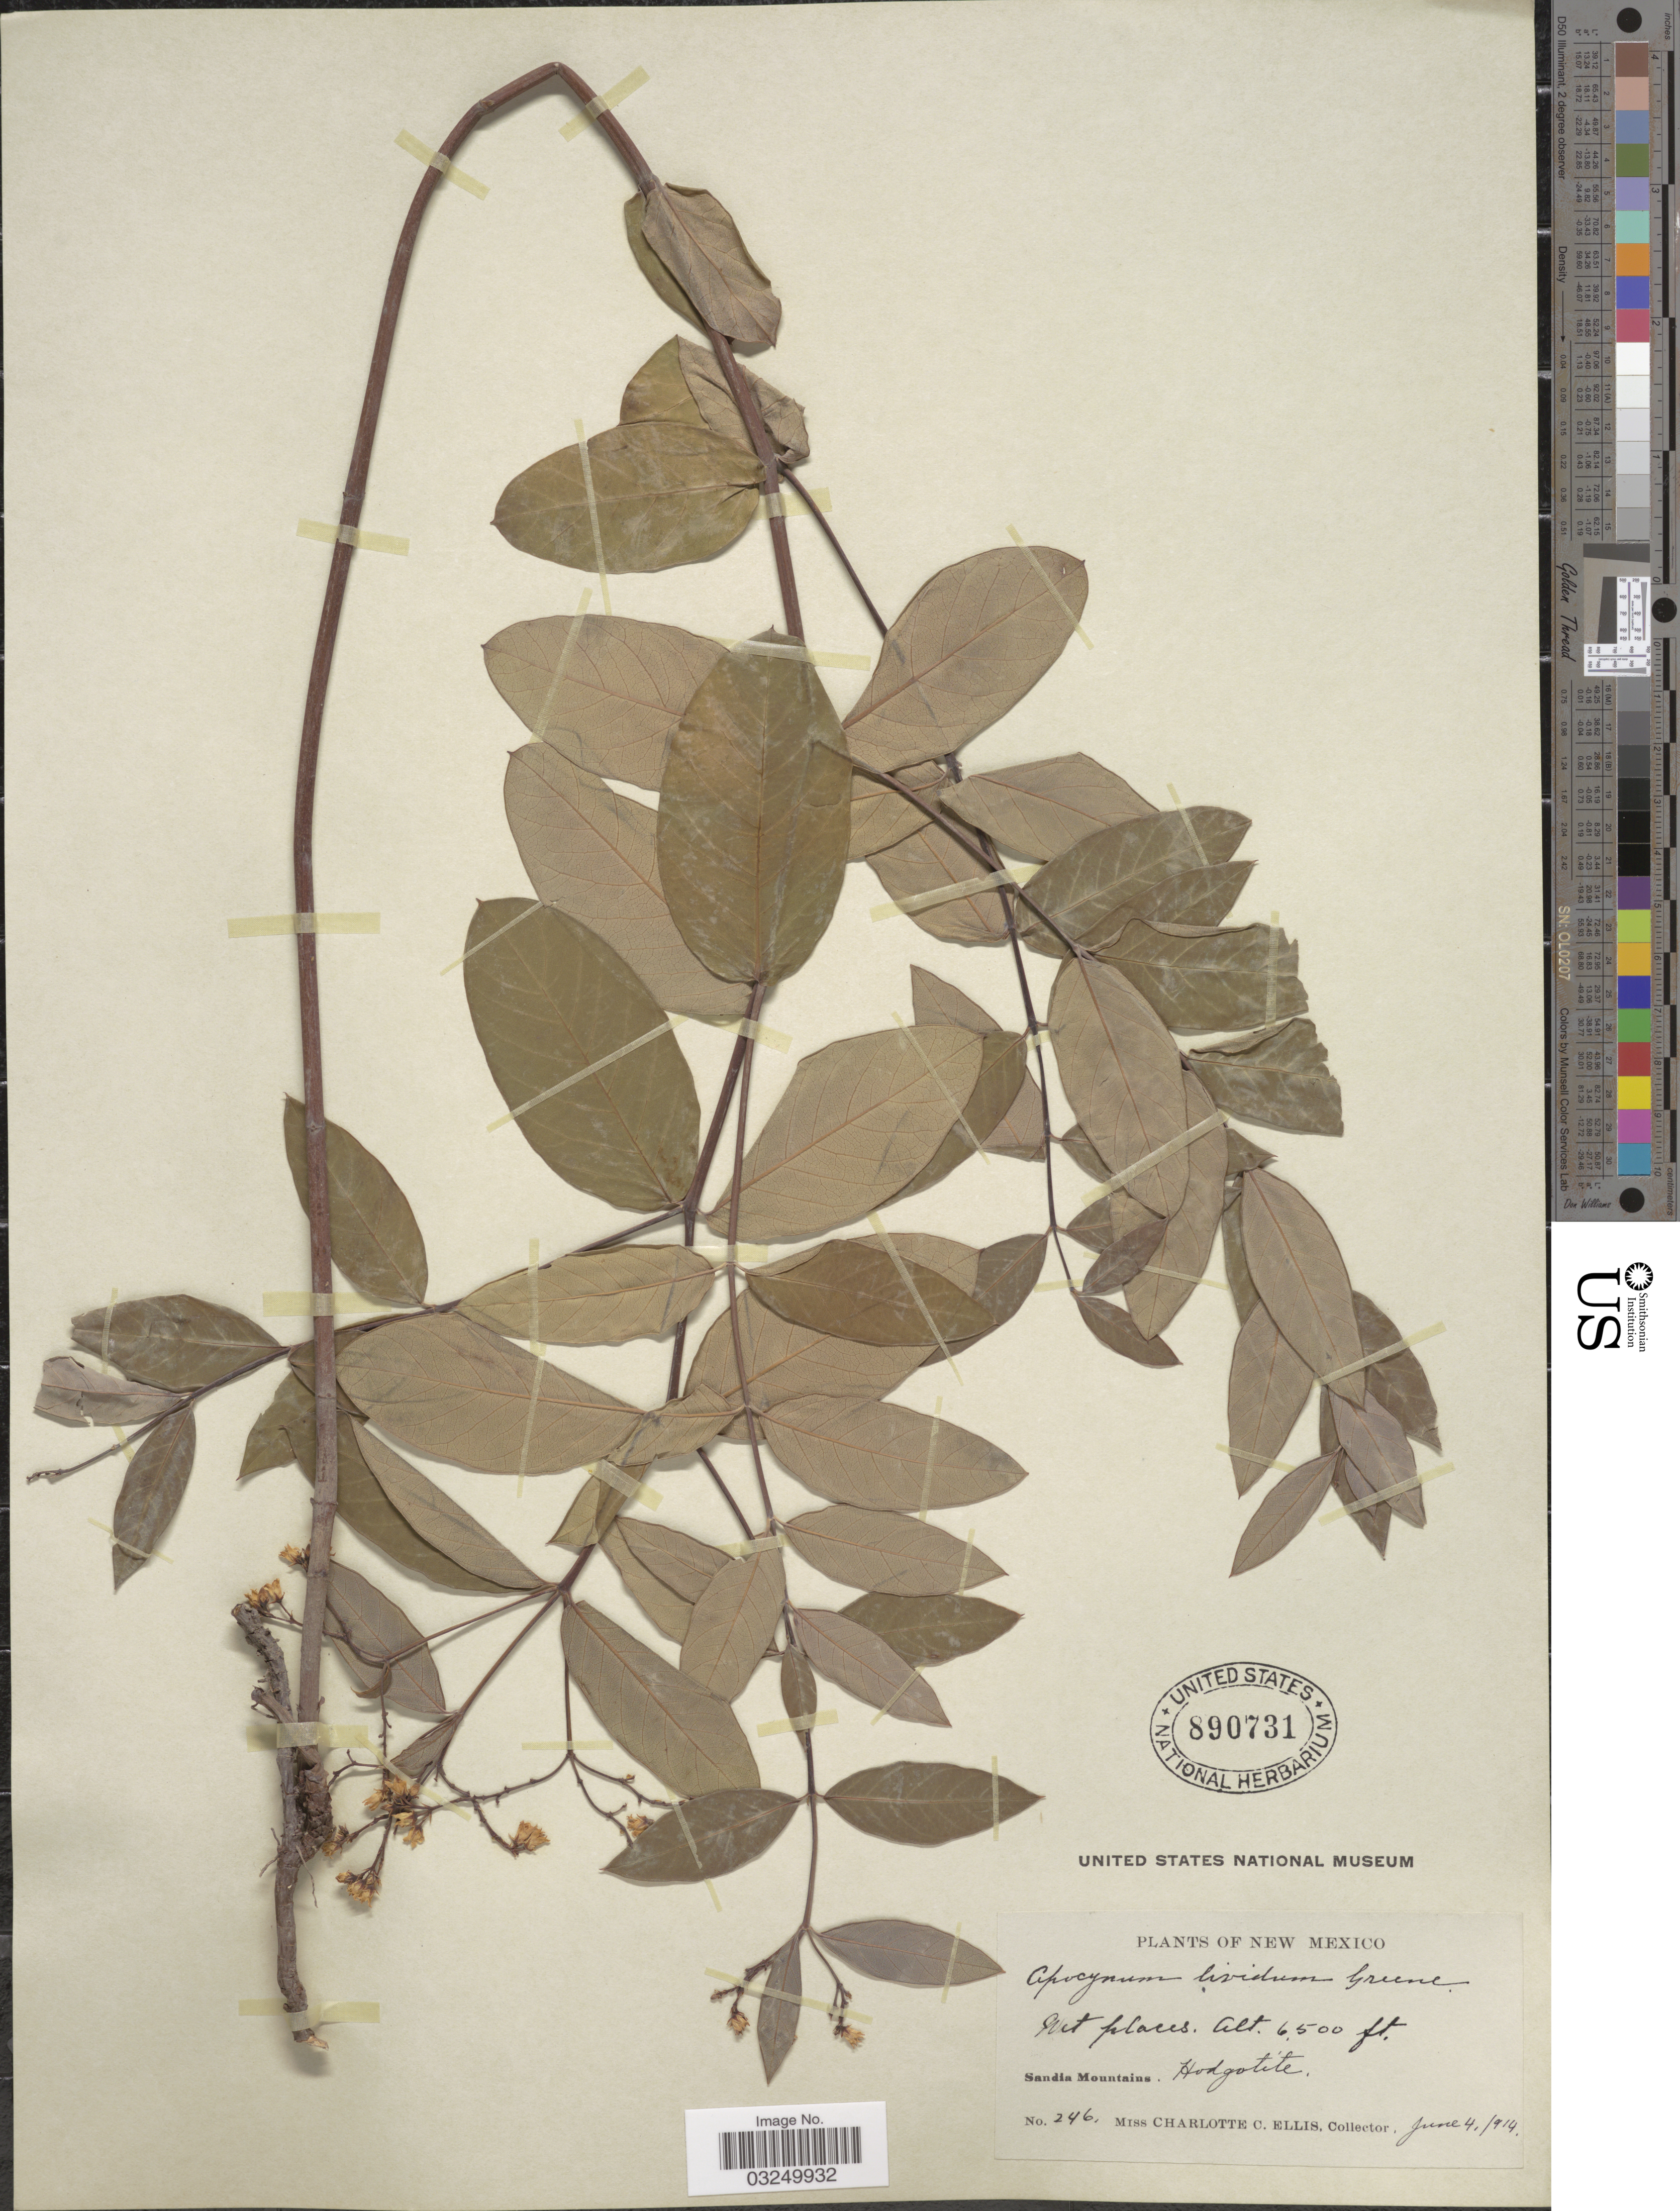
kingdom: Plantae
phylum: Tracheophyta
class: Magnoliopsida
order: Gentianales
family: Apocynaceae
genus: Apocynum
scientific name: Apocynum lividum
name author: Greene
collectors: C. C. Ellis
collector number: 246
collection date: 1914-06-04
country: United States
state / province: New Mexico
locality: Sandia Mountains. Hodgotite.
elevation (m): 1981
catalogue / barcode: US 890731